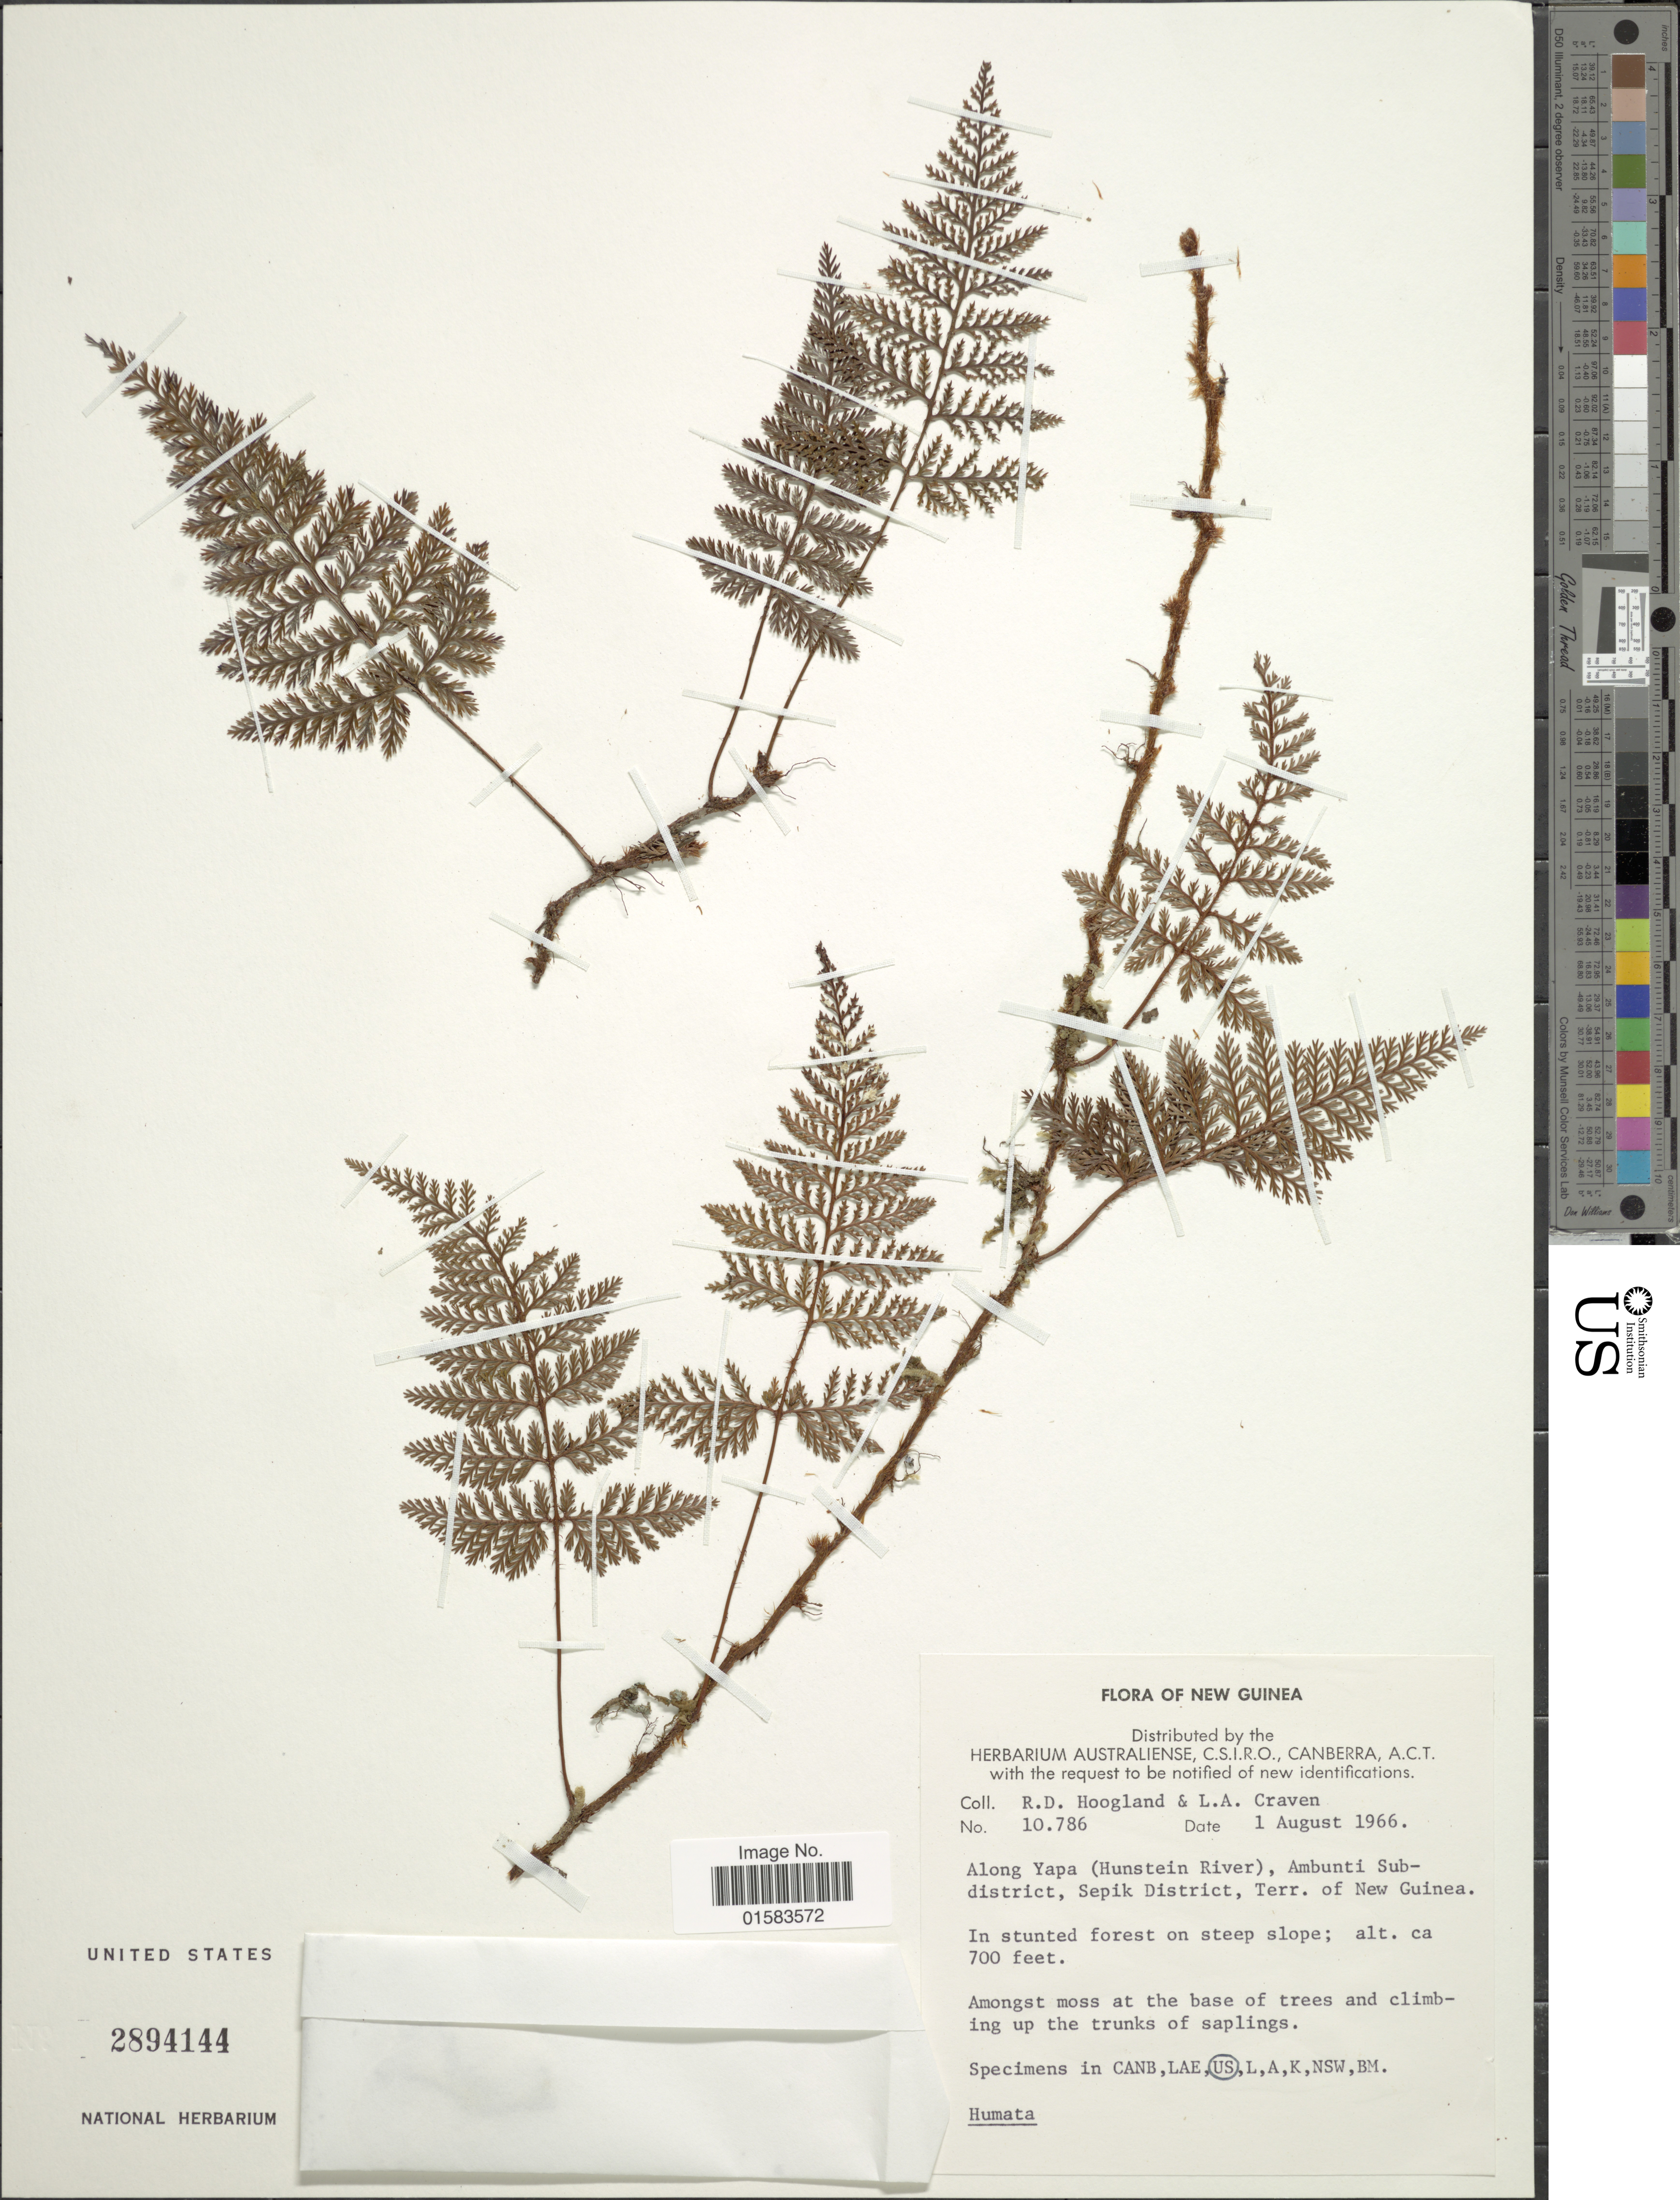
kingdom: Plantae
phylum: Tracheophyta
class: Polypodiopsida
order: Polypodiales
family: Davalliaceae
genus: Davallia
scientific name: Davallia sp.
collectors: R. D. Hoogland & L. A. Craven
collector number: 10786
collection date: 1966-08-01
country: Papua New Guinea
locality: New Guinea, Along Yapa (Hustein River), Ambunti Sub district, Sepik District, Terr. of New Guinea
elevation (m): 213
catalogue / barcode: US 2894144